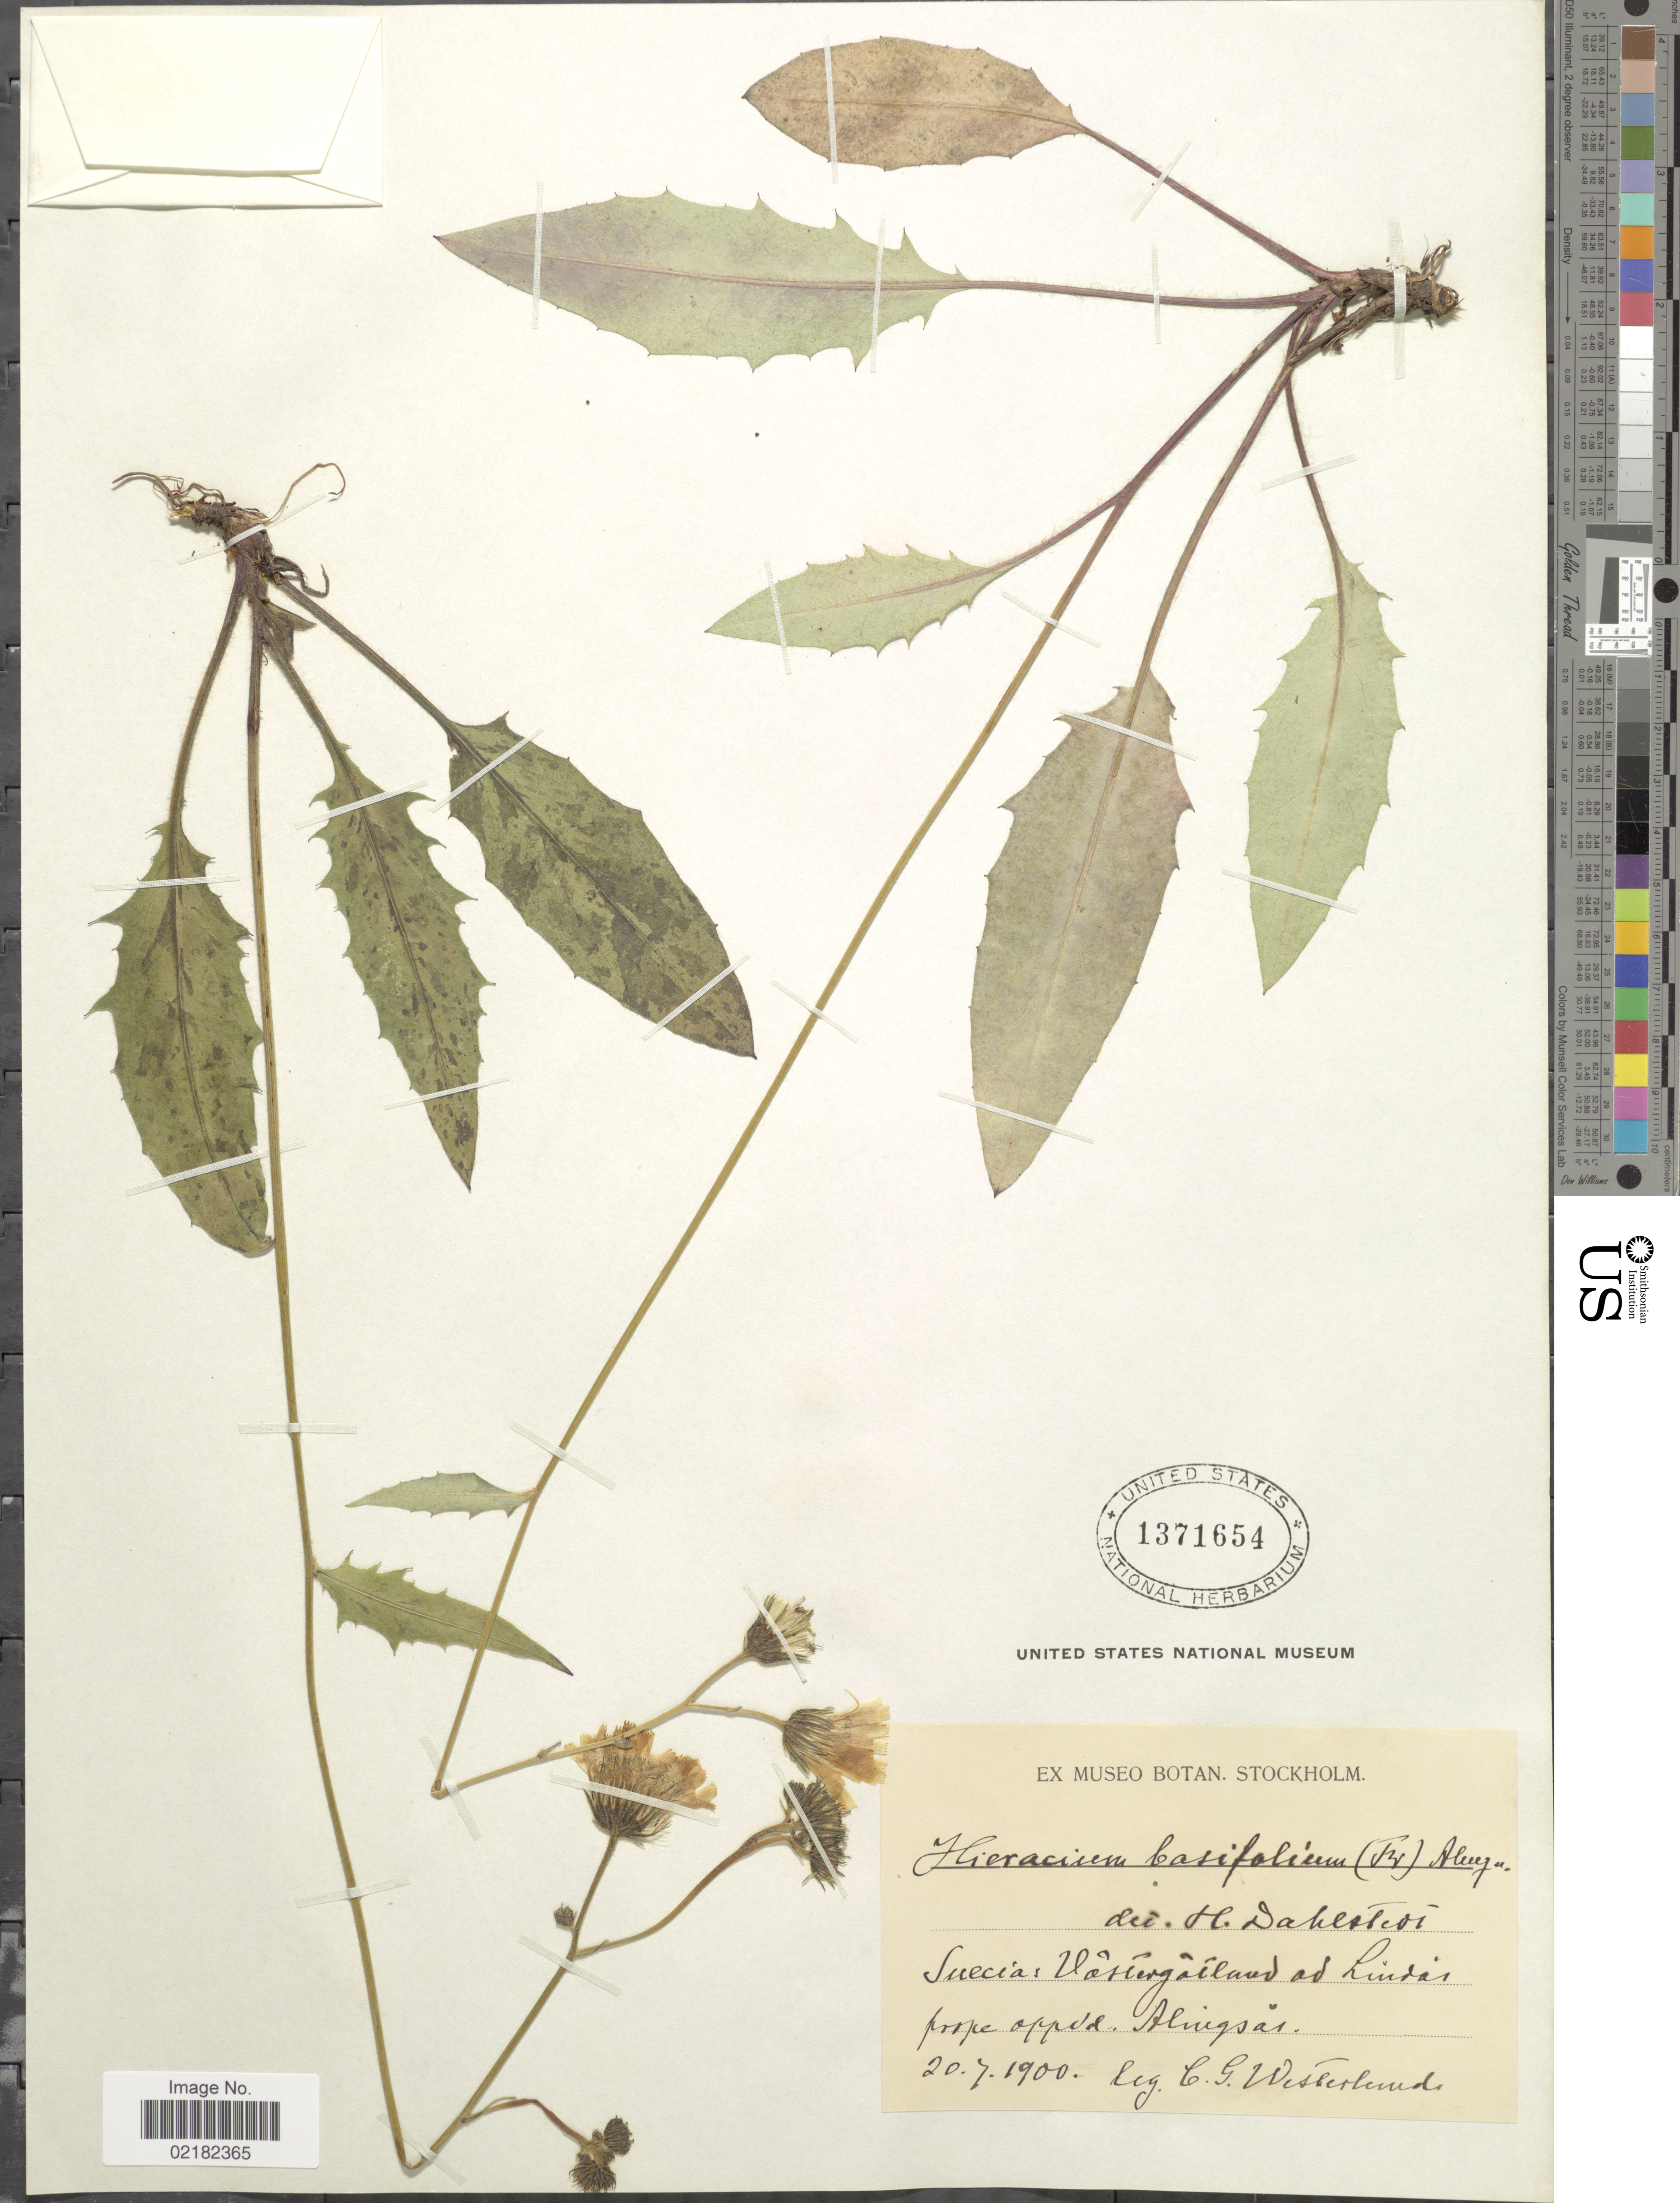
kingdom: Plantae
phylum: Tracheophyta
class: Magnoliopsida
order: Asterales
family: Asteraceae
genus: Hieracium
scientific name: Hieracium caesium subsp. basifolium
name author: (Fr.) Fr. ex Almq.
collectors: C. Westerlund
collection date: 1900-07-20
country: Sweden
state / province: Västra Götaland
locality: Vastergotland ad Lindås prope oppid. Alingsås.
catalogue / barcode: US 1371654